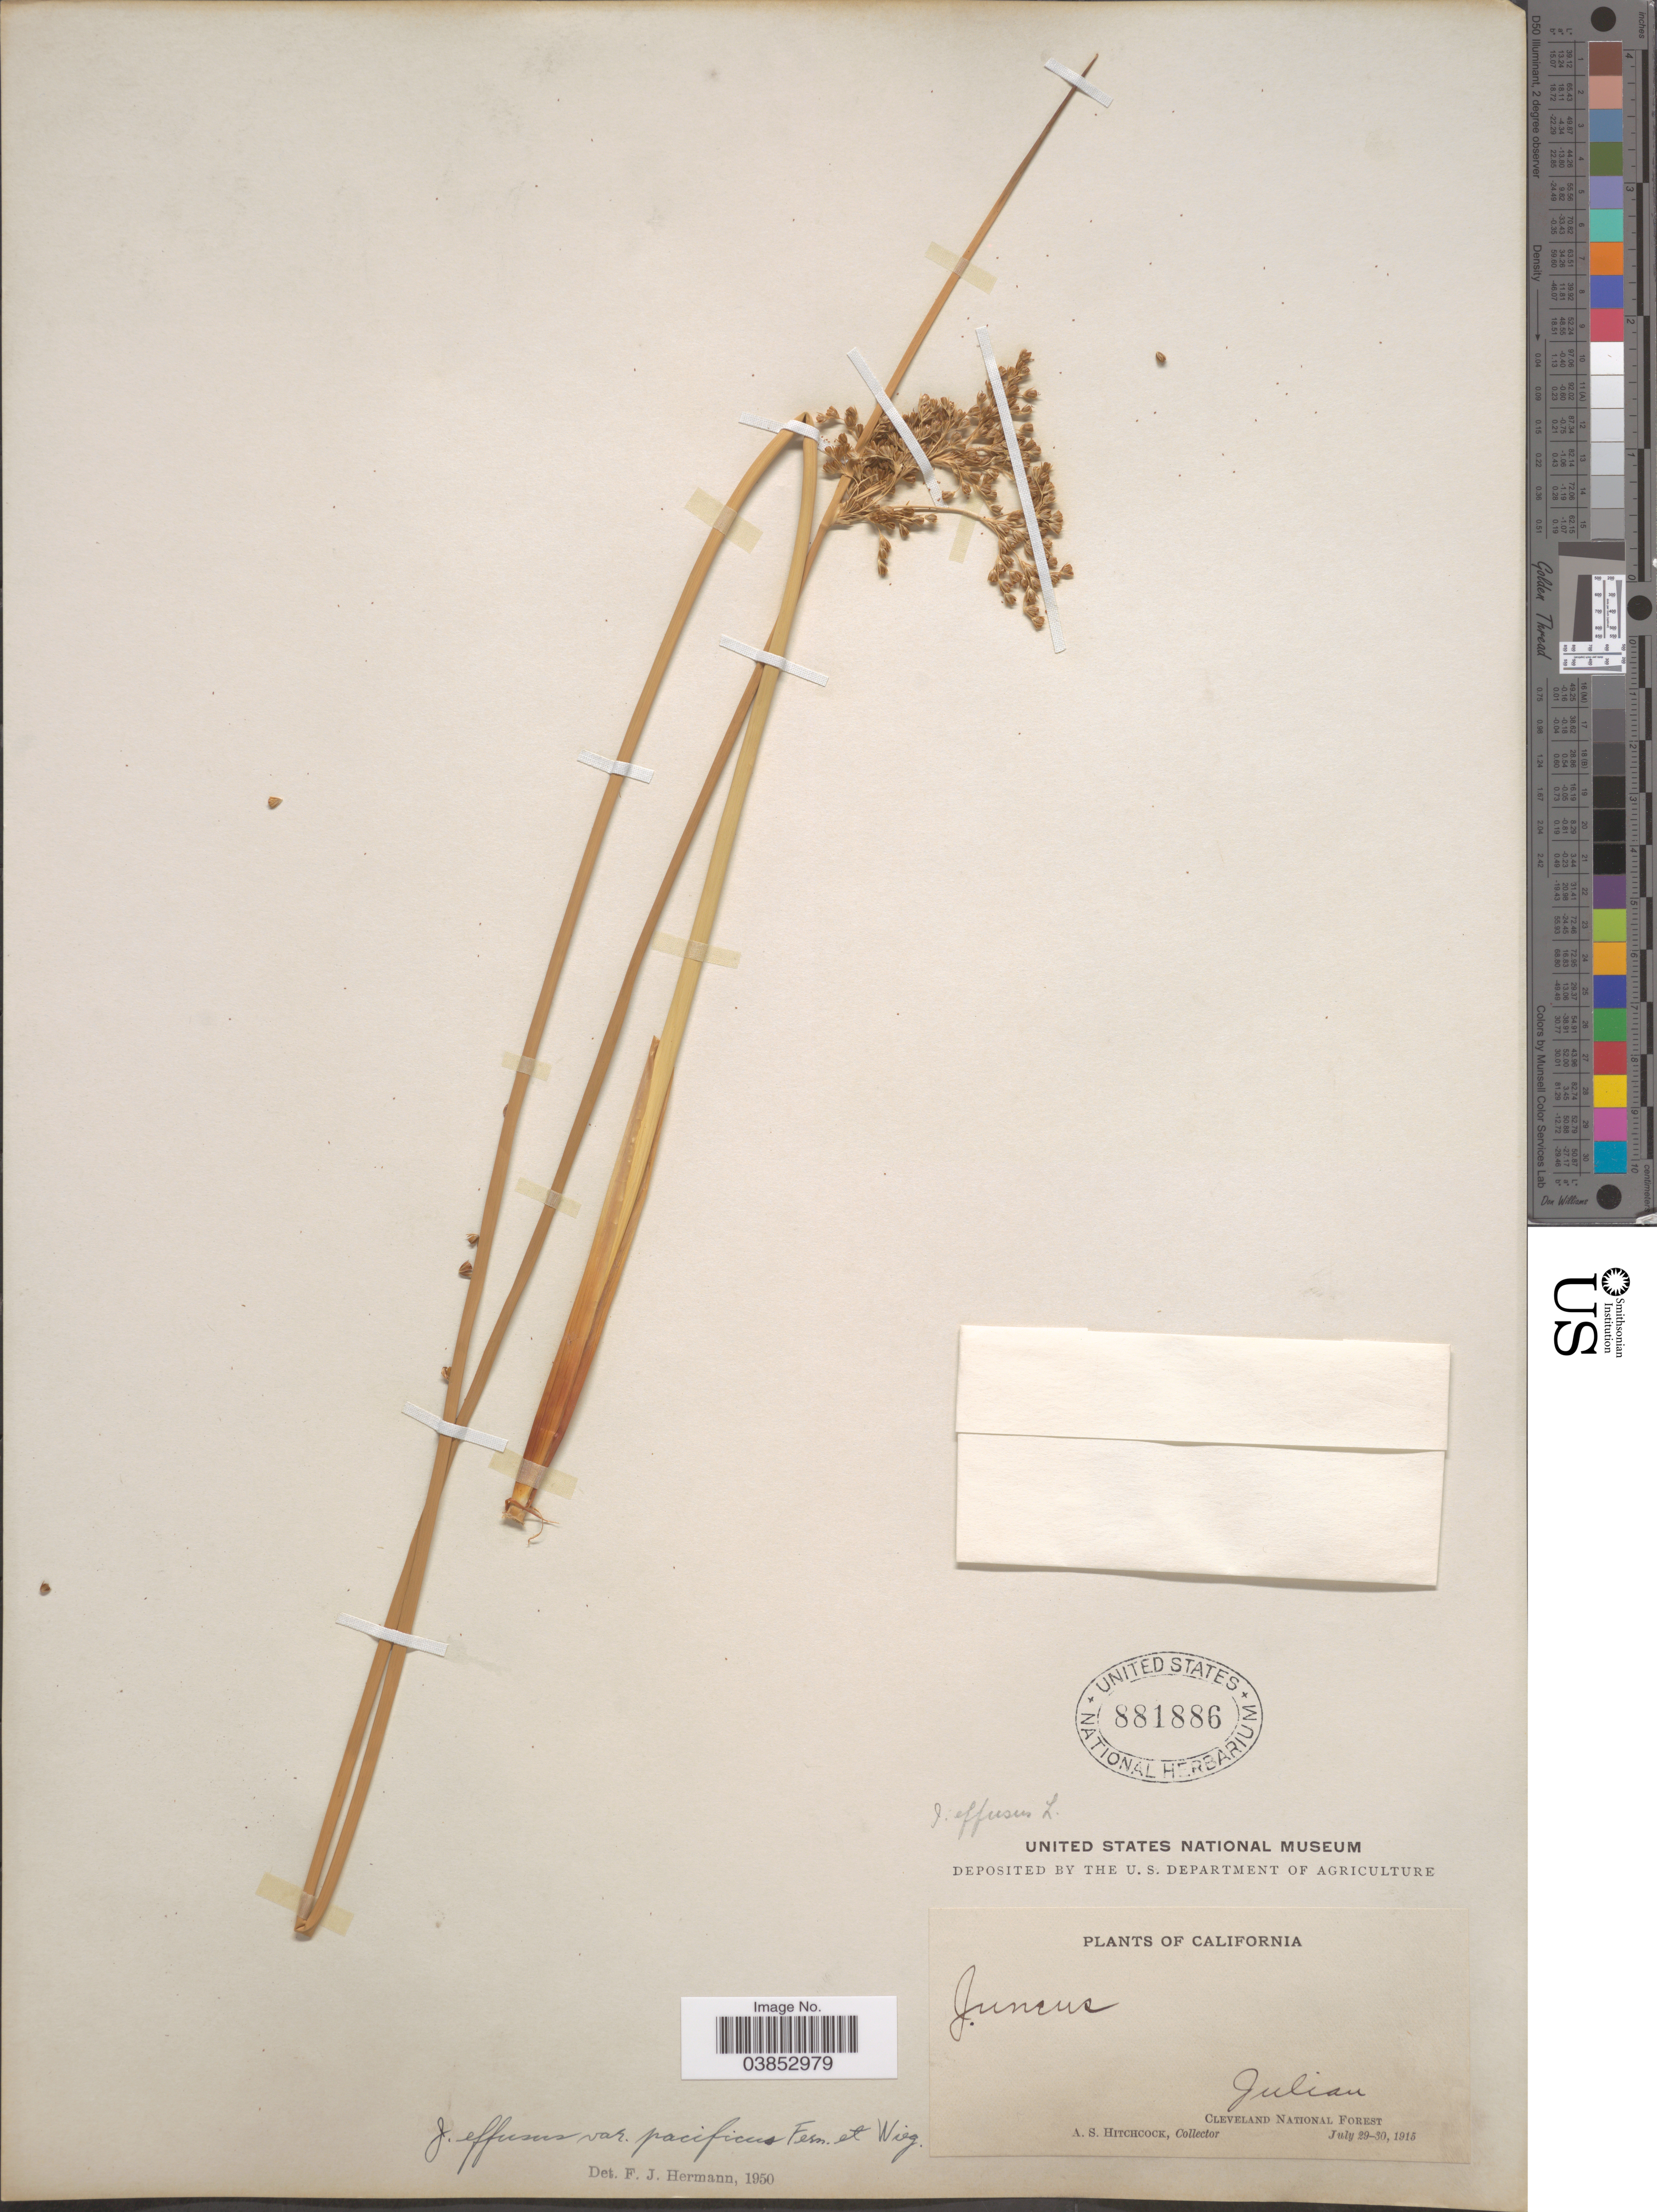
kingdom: Plantae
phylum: Tracheophyta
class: Liliopsida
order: Poales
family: Juncaceae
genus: Juncus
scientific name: Juncus effusus var. pacificus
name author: Fernald & Wiegand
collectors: A. S. Hitchcock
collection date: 1915-07-29/1915-07-30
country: United States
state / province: California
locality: Julian. Cleveland National Forest.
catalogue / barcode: US 881886